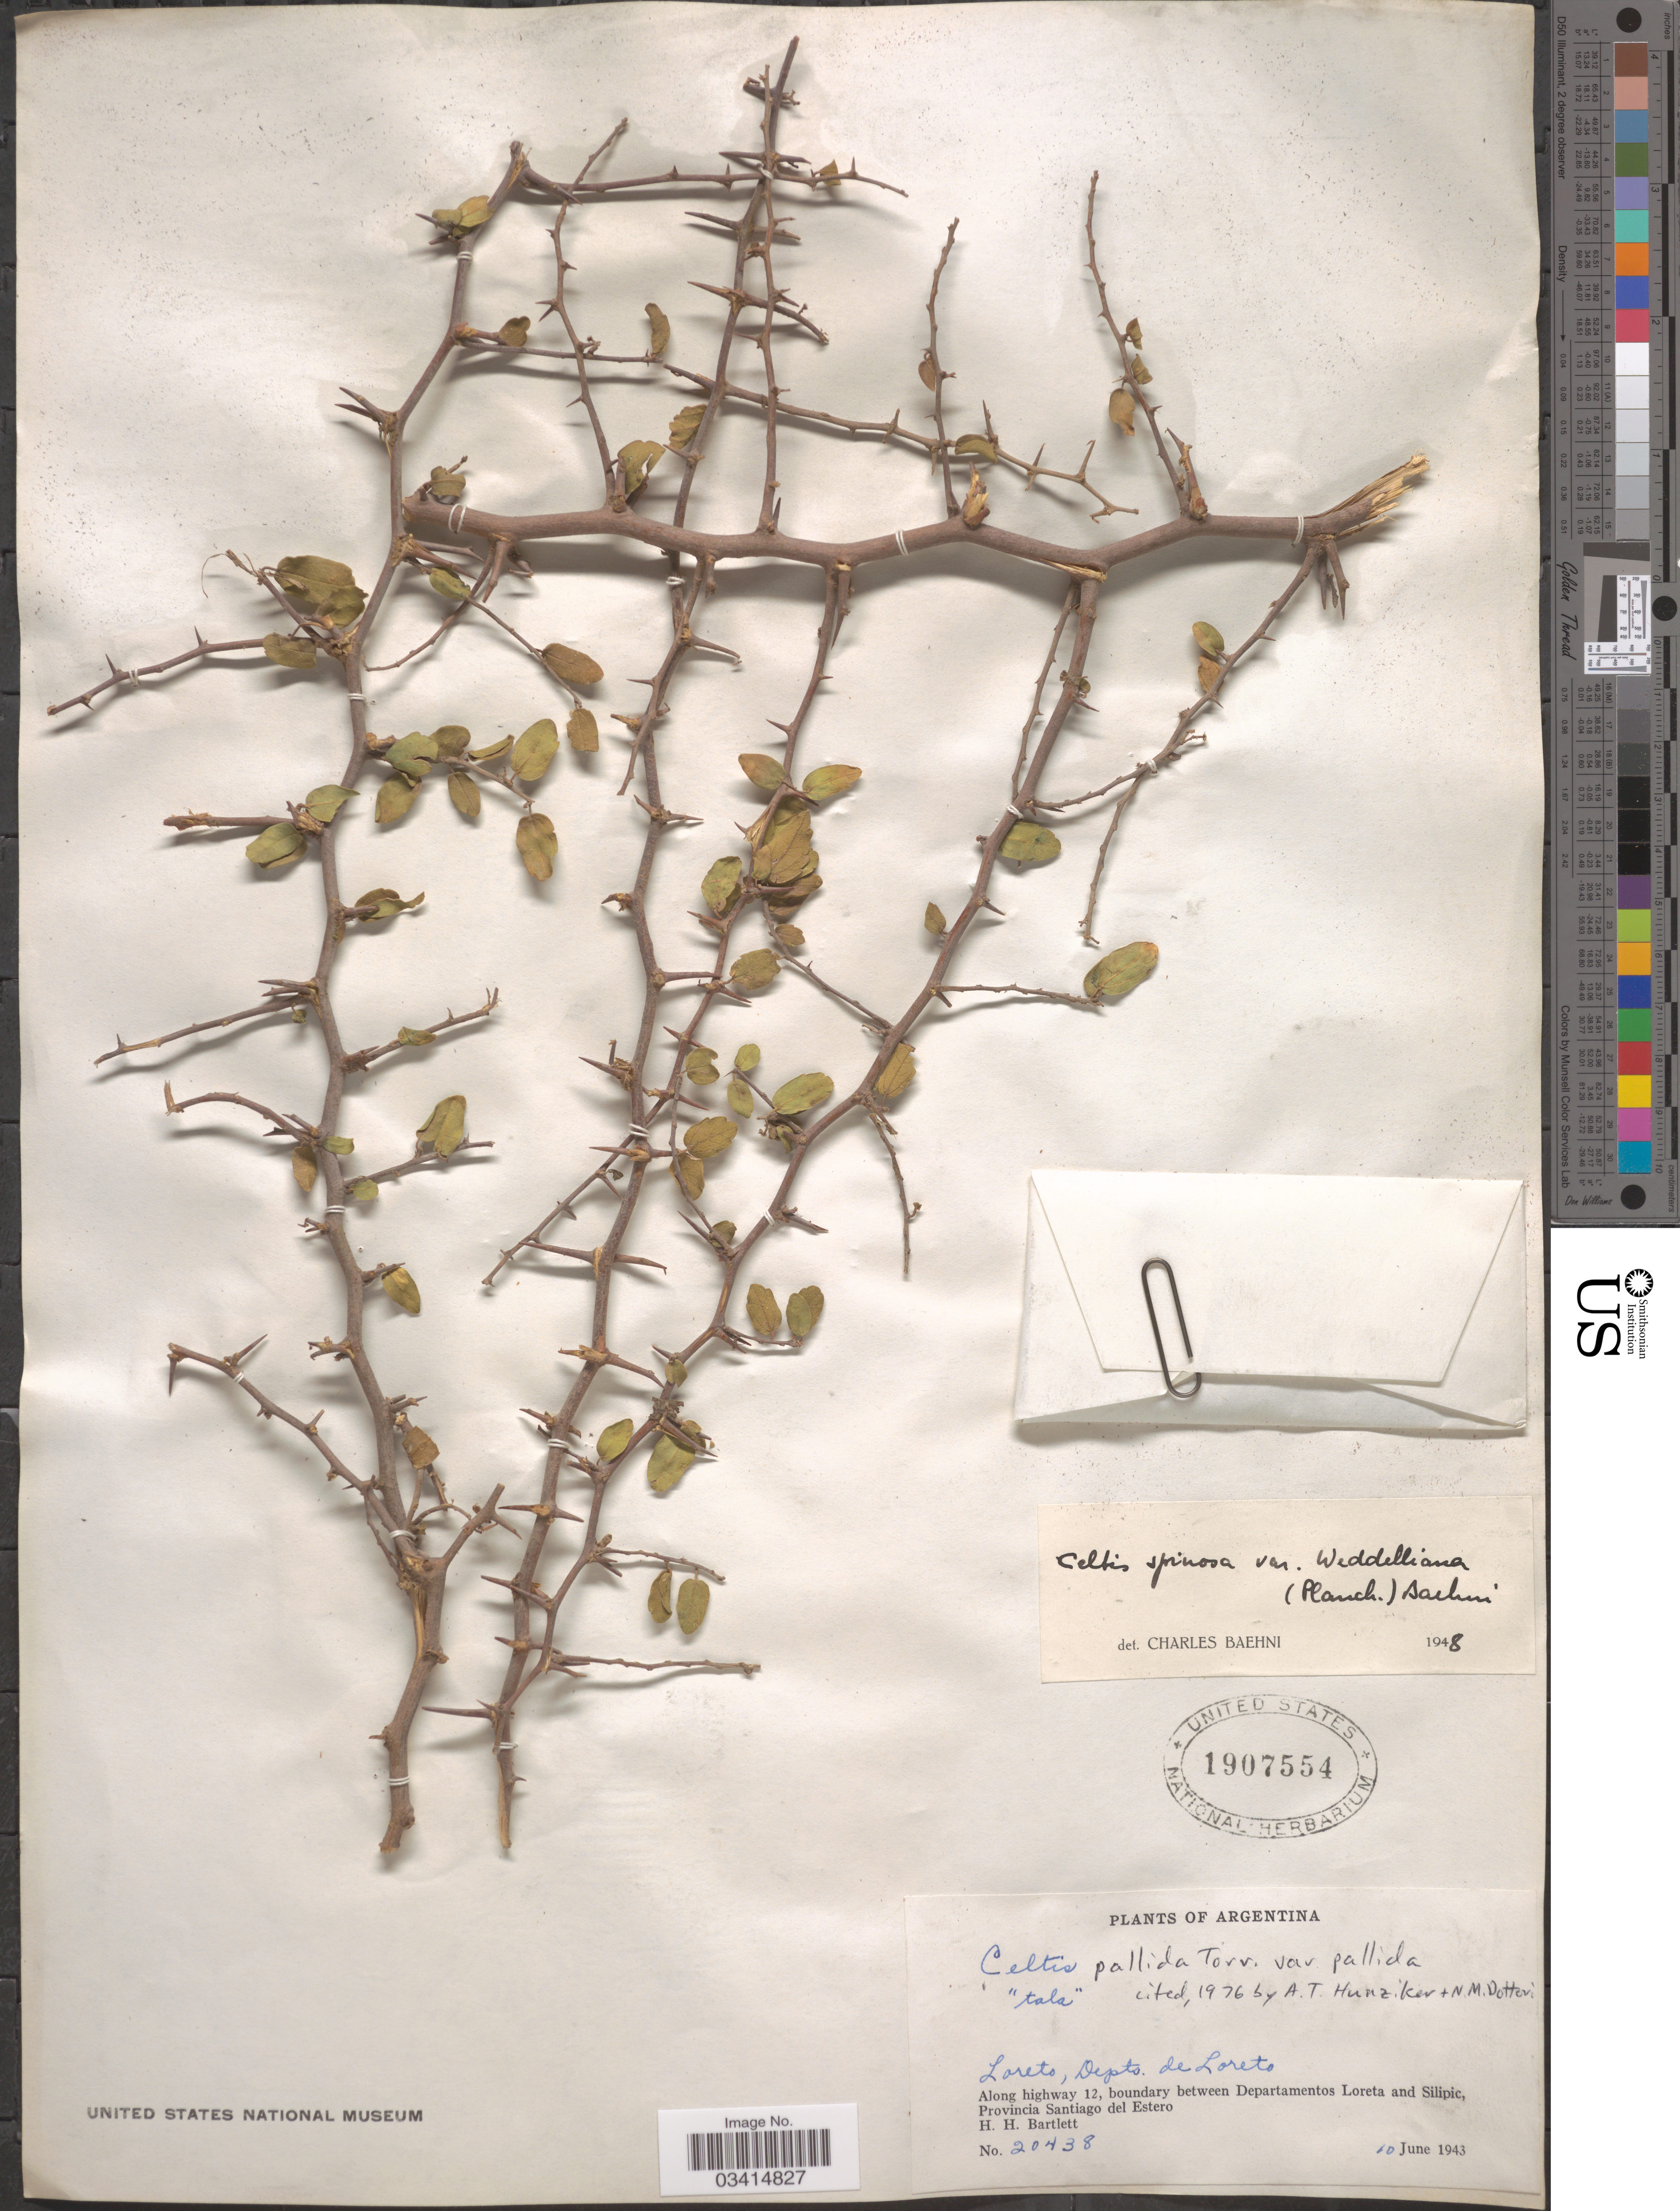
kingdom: Plantae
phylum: Tracheophyta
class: Magnoliopsida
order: Rosales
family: Cannabaceae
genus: Celtis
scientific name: Celtis pallida var. pallida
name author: Torr.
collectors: H. H. Bartlett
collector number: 20438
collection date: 1943-06-10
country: Argentina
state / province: Santiago del Estero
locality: Loreto, Depto. de Loreto. Along highway 12, boundary between Departamento Loreta and Silipic.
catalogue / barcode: US 1907554